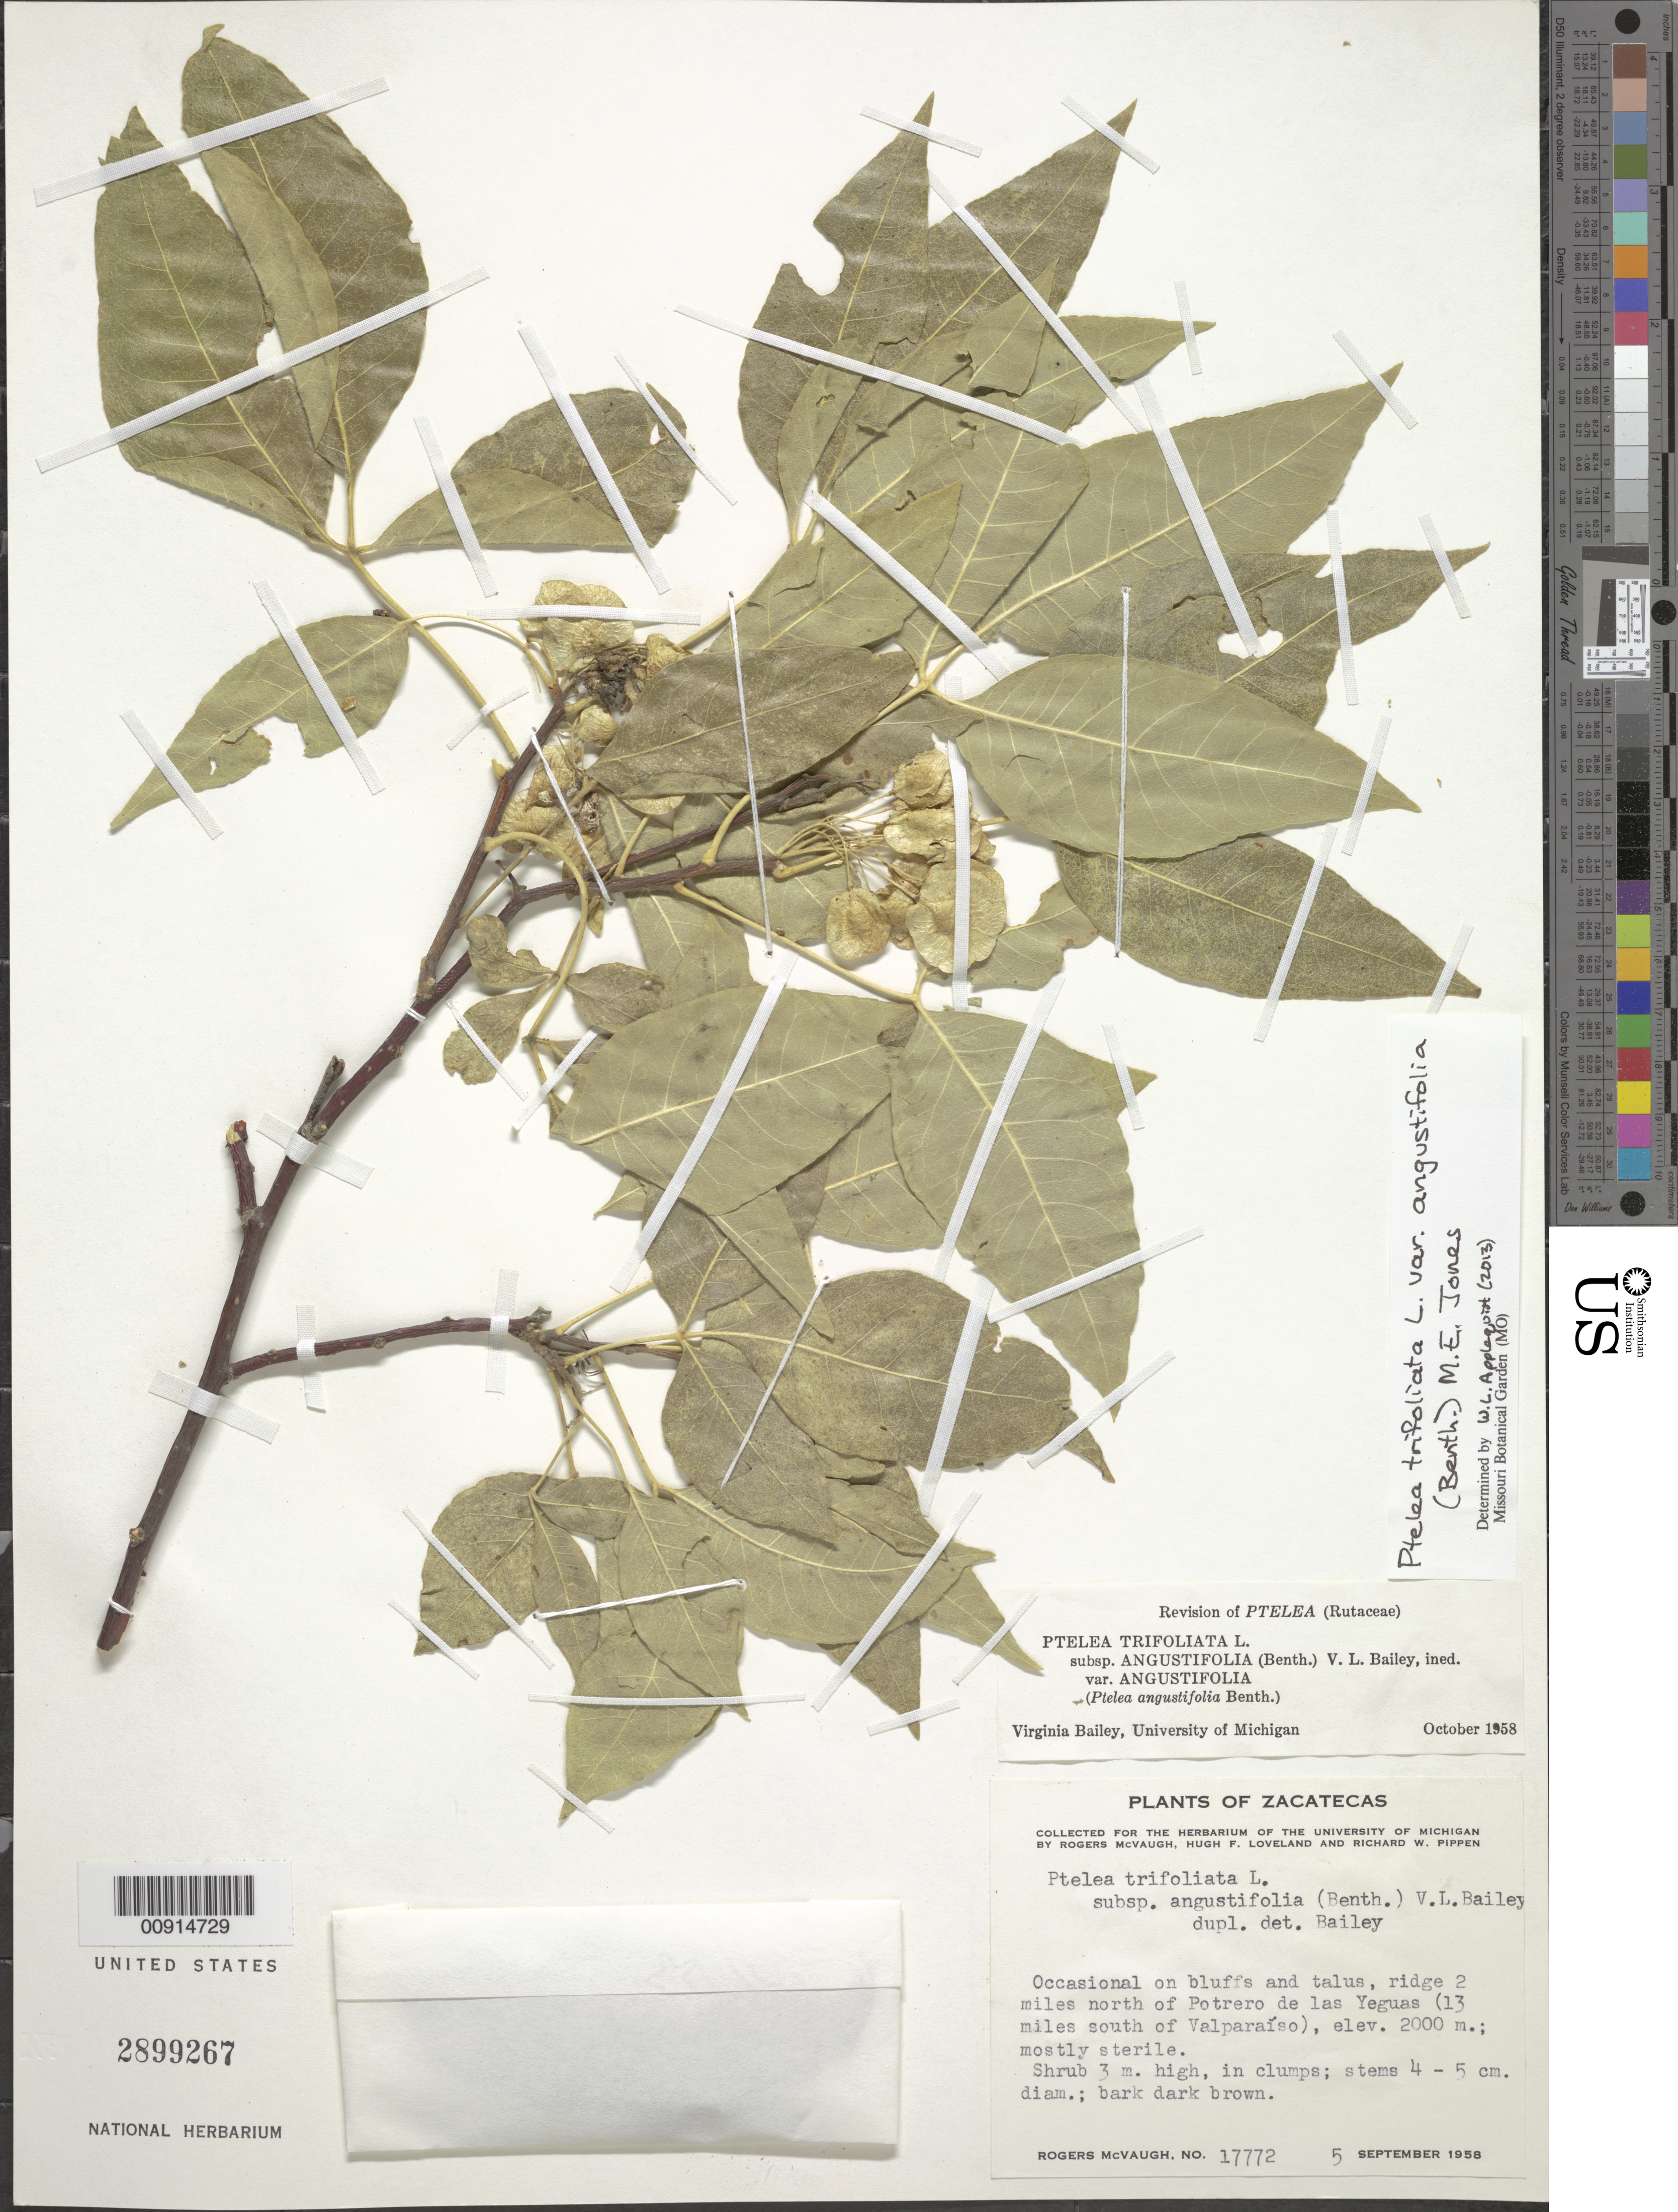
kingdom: Plantae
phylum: Tracheophyta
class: Magnoliopsida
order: Sapindales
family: Rutaceae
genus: Ptelea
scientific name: Ptelea trifoliata subsp. angustifolia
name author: (Benth.) V. L. Bailey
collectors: R. McVaugh, H. Loveland & R. W. Pippen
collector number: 17772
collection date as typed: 05 Sep 1958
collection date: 1958-09-05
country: Mexico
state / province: Zacatecas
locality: Zacatecas: Ridge 2 miles north of Potrero de las Yeguas (13 miles south of Valparaíso).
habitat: Occasional on bluffs and talus.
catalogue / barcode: US 2899267